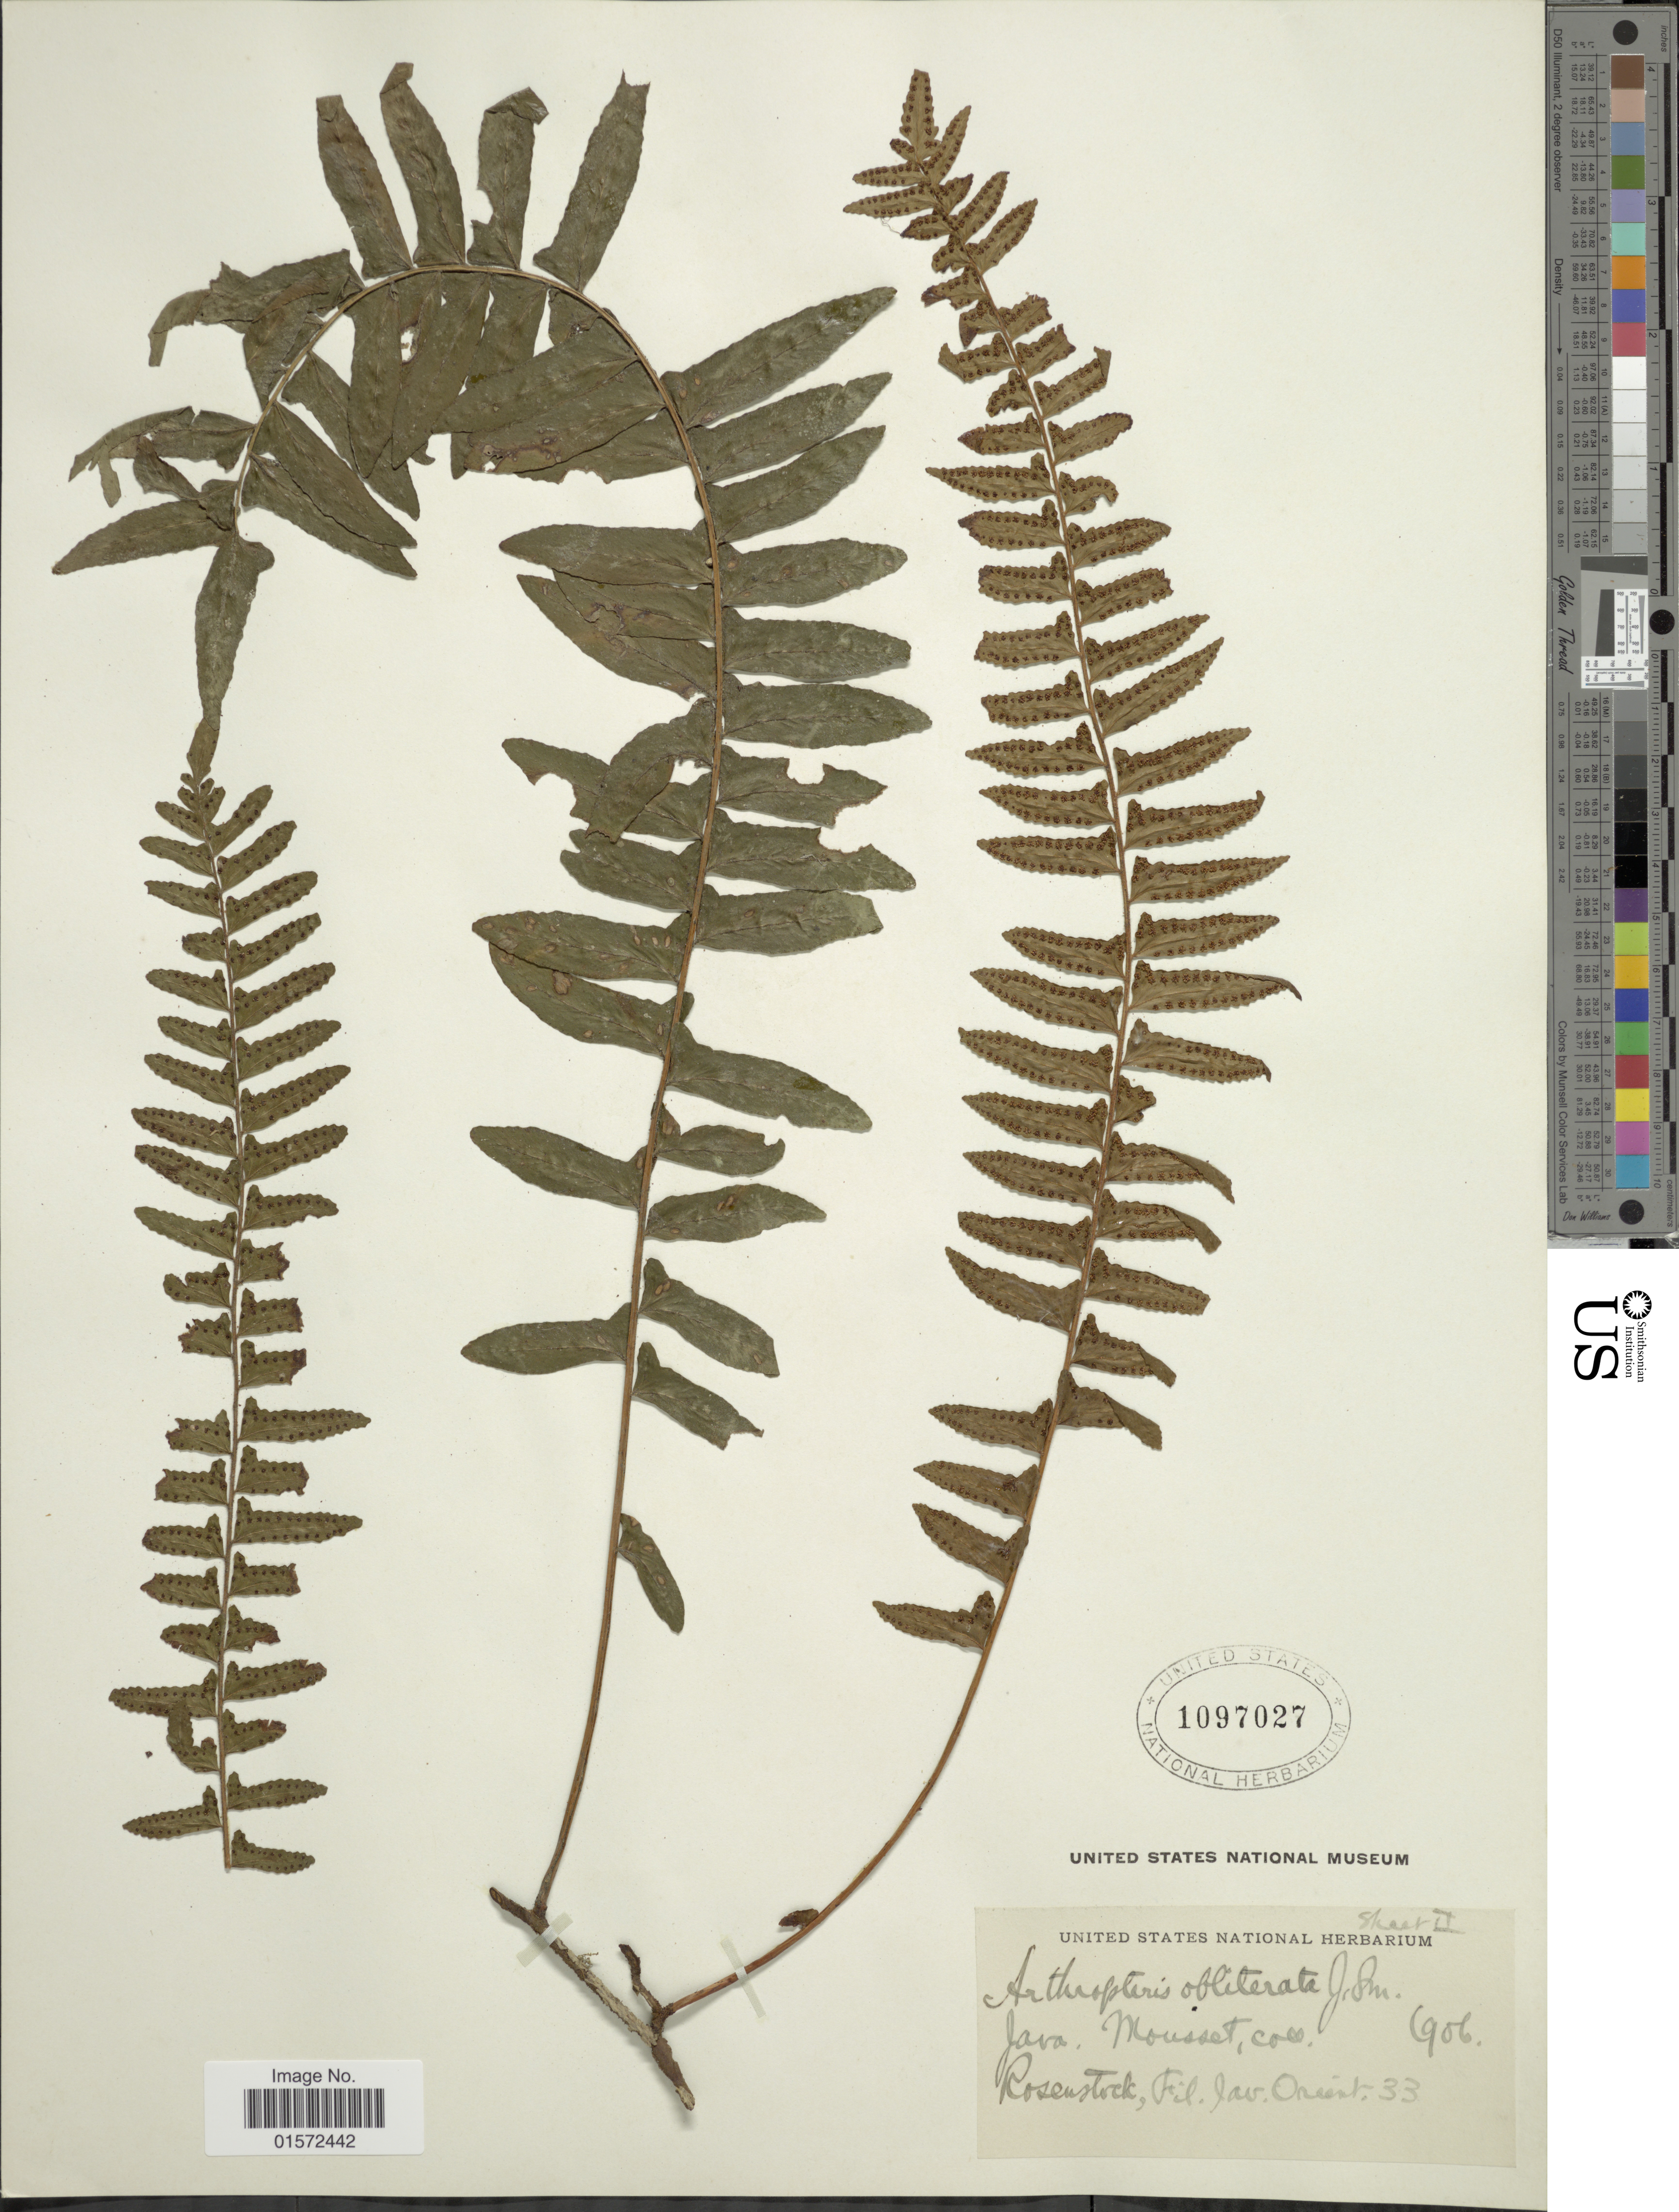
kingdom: Plantae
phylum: Tracheophyta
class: Polypodiopsida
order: Polypodiales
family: Tectariaceae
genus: Arthropteris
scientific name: Arthropteris palisotii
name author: (Desv.) Alston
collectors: Mousset, --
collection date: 1906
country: Indonesia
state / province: Java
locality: Java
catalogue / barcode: US 1097027